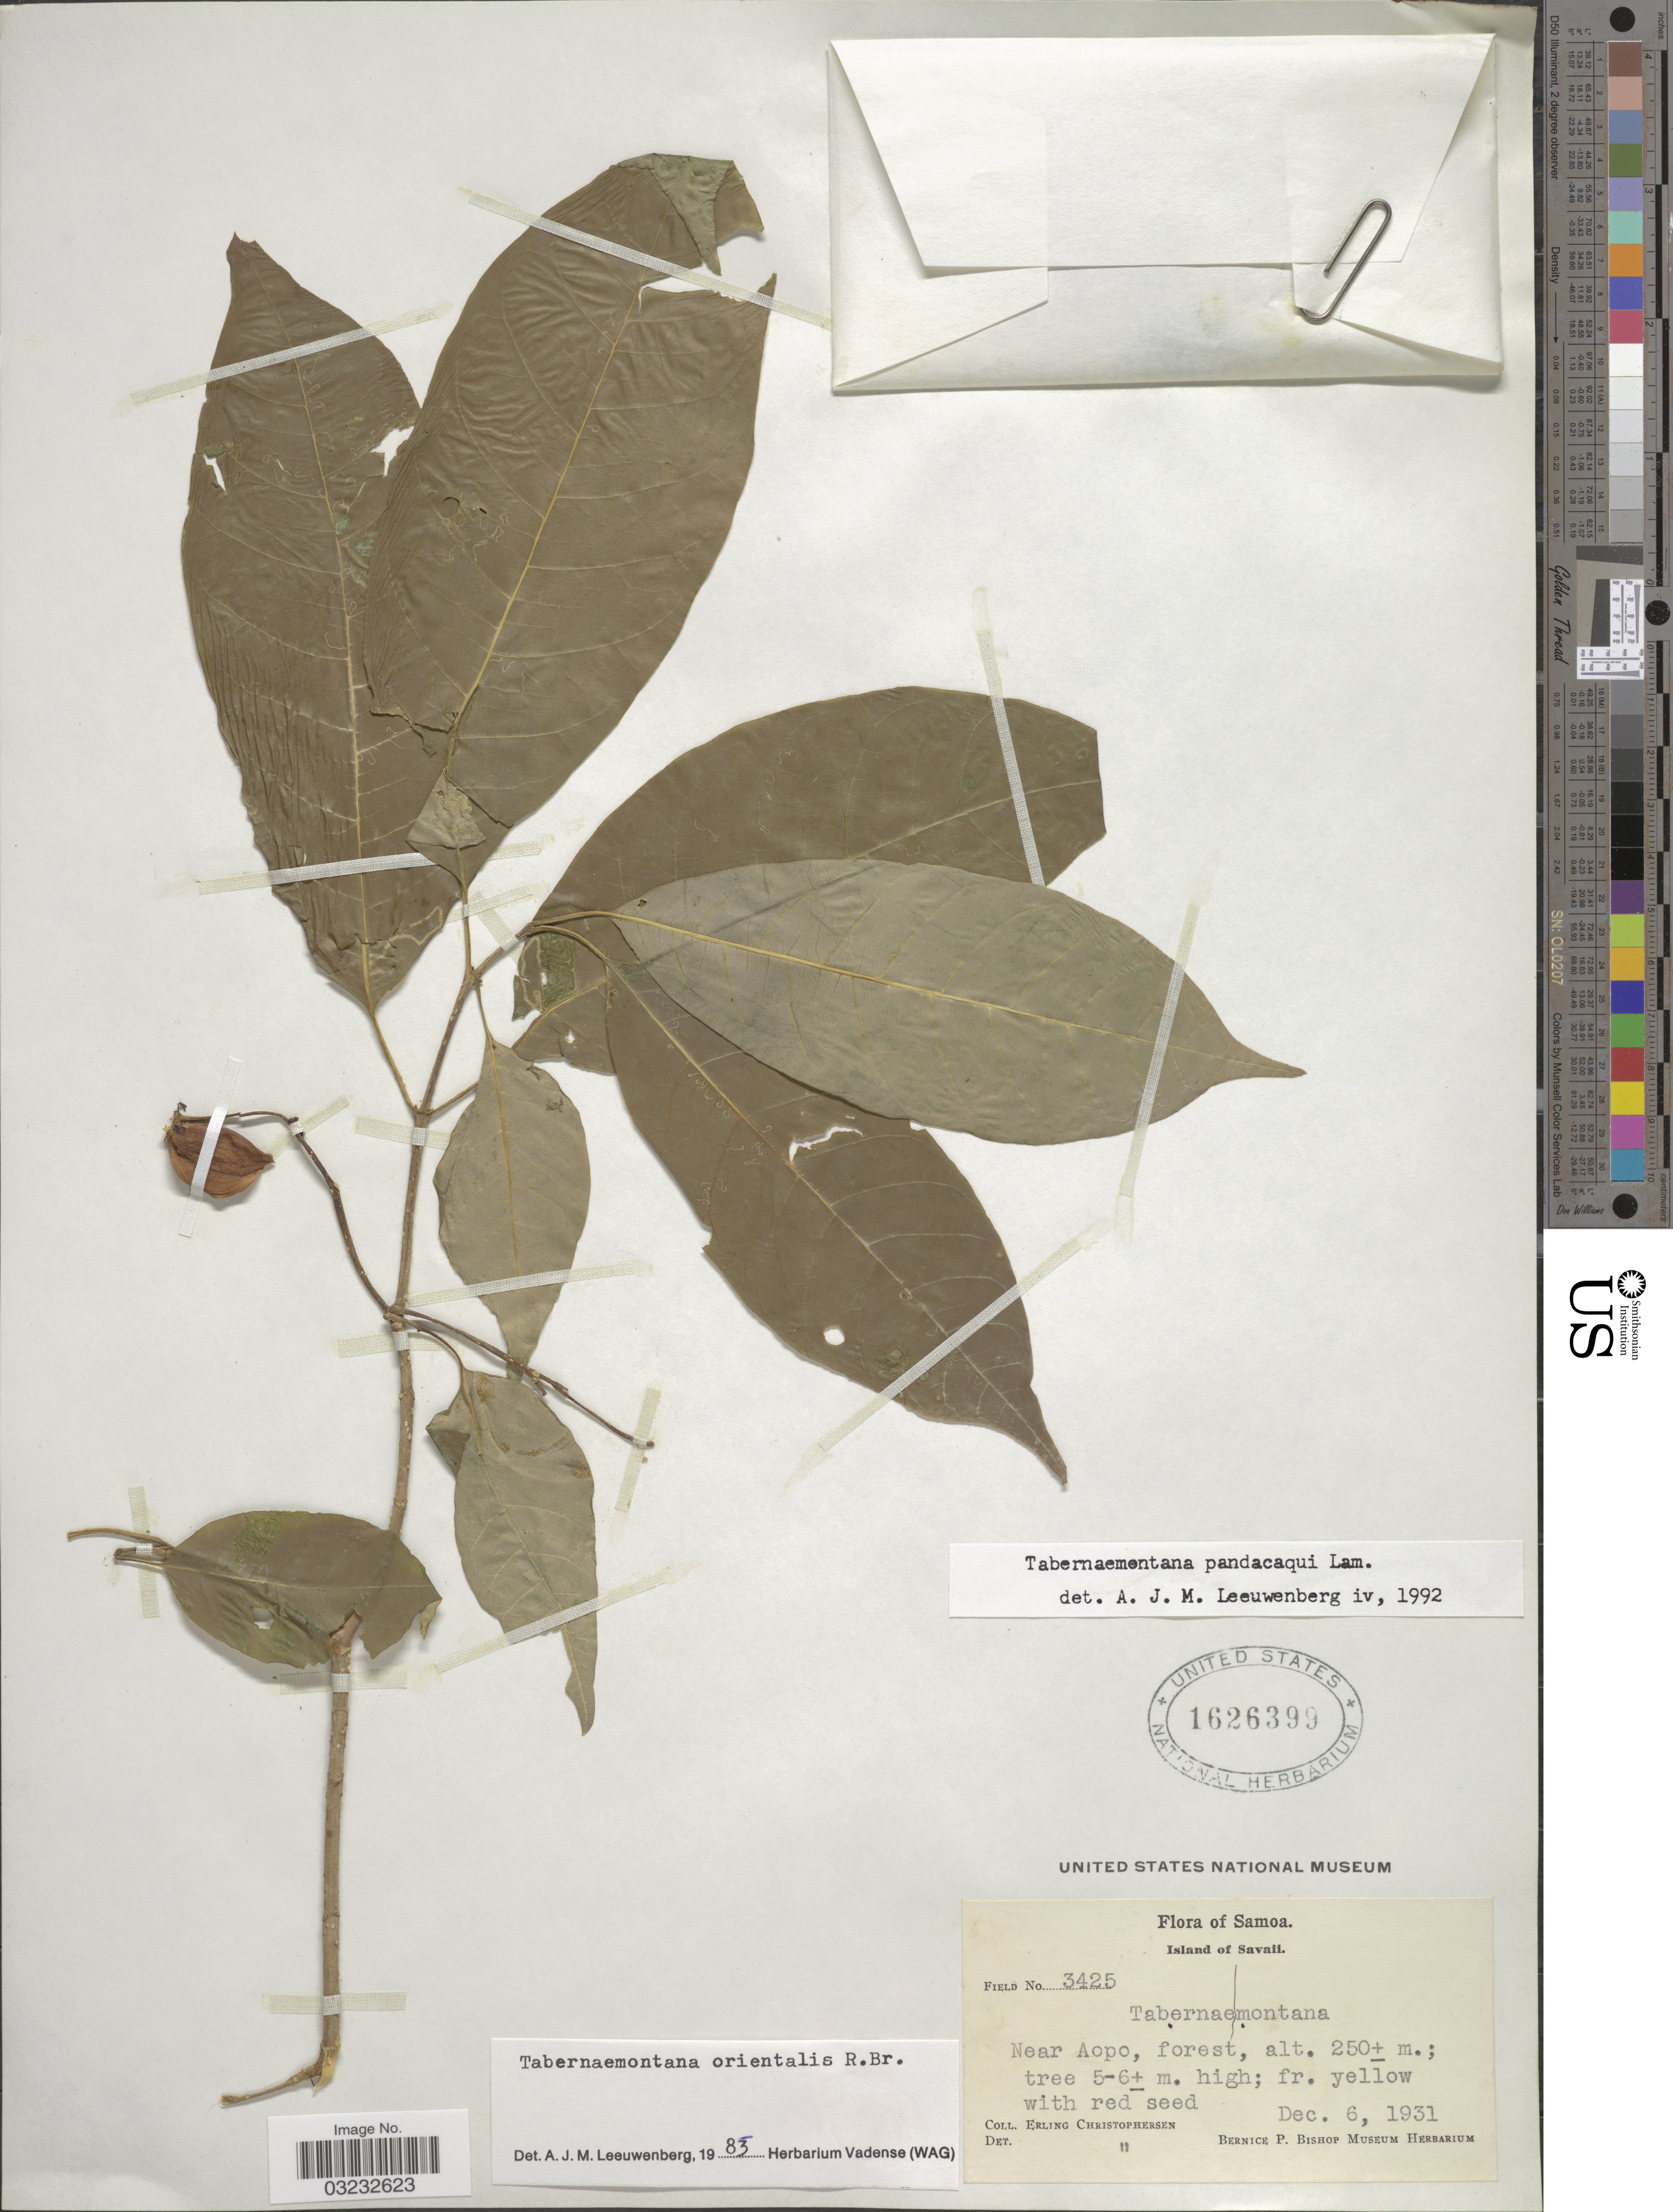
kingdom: Plantae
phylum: Tracheophyta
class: Magnoliopsida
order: Gentianales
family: Apocynaceae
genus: Tabernaemontana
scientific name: Tabernaemontana pandacaqui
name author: Poir.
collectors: E. Christophersen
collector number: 3425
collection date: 1931-12-06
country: Samoa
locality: Samoa. Island of Savaii. Near Aopo.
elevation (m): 250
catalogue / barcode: US 1626399